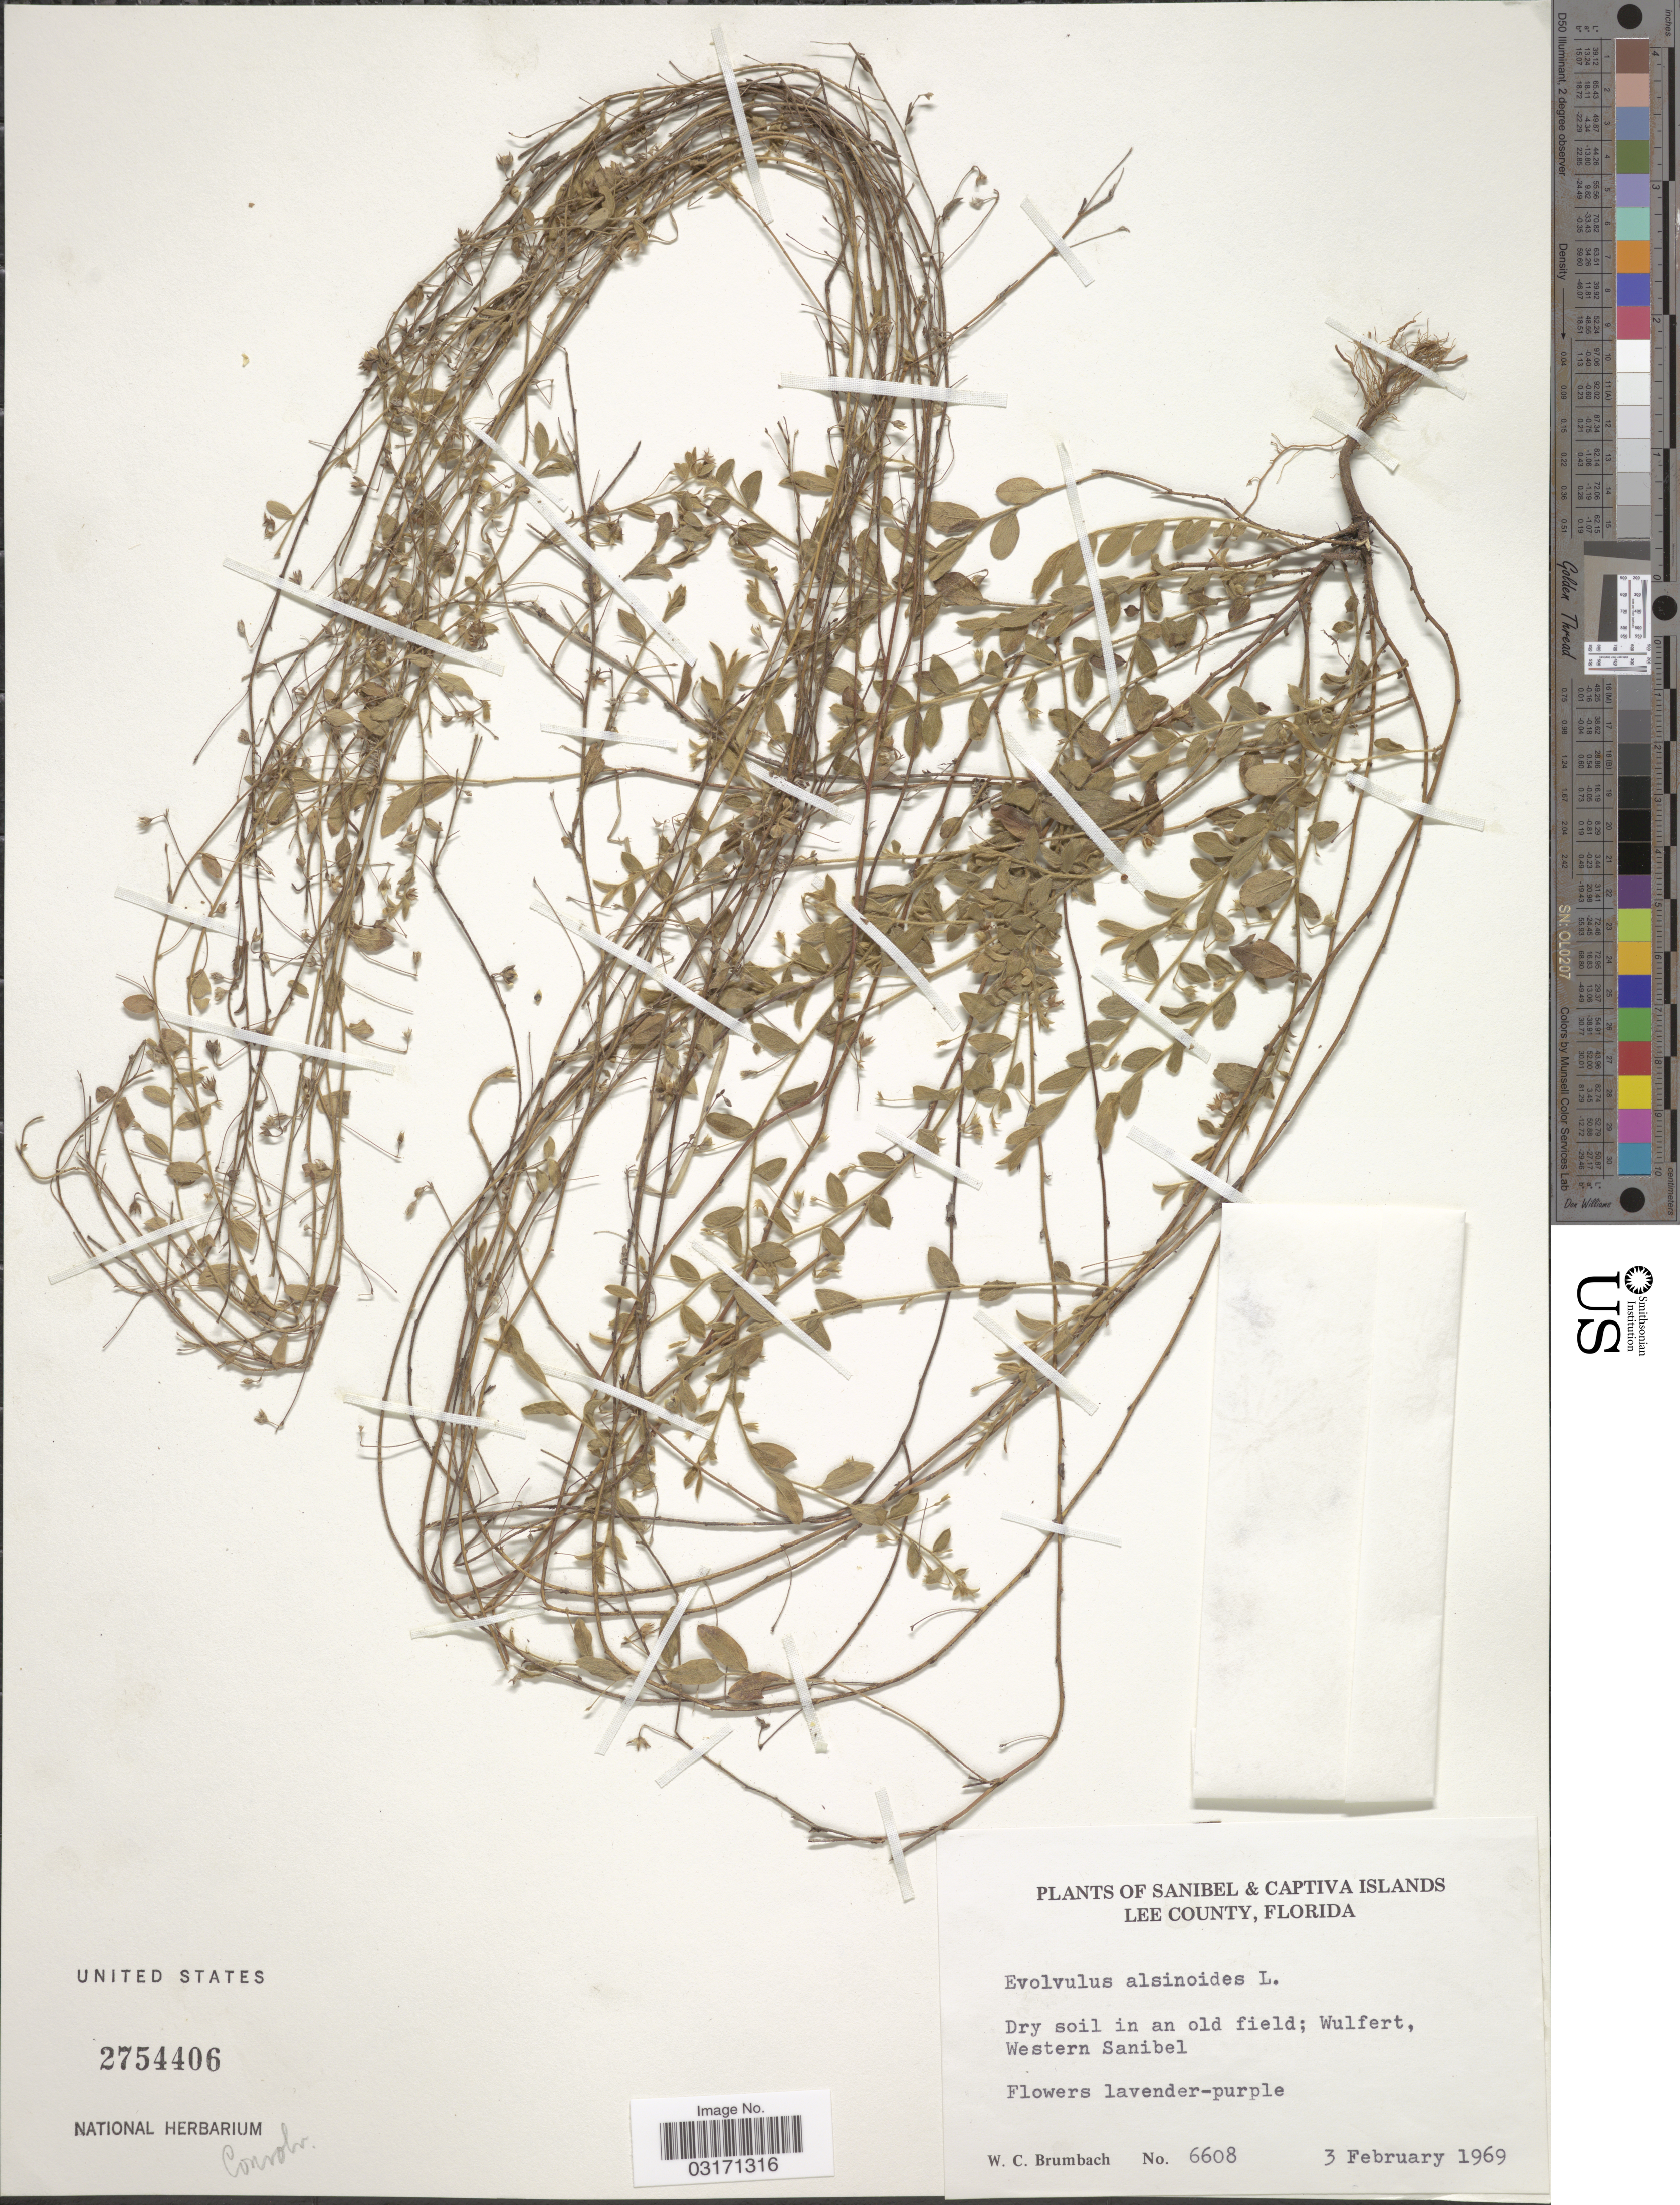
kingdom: Plantae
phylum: Tracheophyta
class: Magnoliopsida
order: Solanales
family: Convolvulaceae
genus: Evolvulus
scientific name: Evolvulus alsinoides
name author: (L.) L.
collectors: W. C. Brumbach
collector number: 6608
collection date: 1969-02-03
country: United States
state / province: Florida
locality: Sanbel & Captiva Island, Lee County. Wulfert, Western Sanibel.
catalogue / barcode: US 2754406